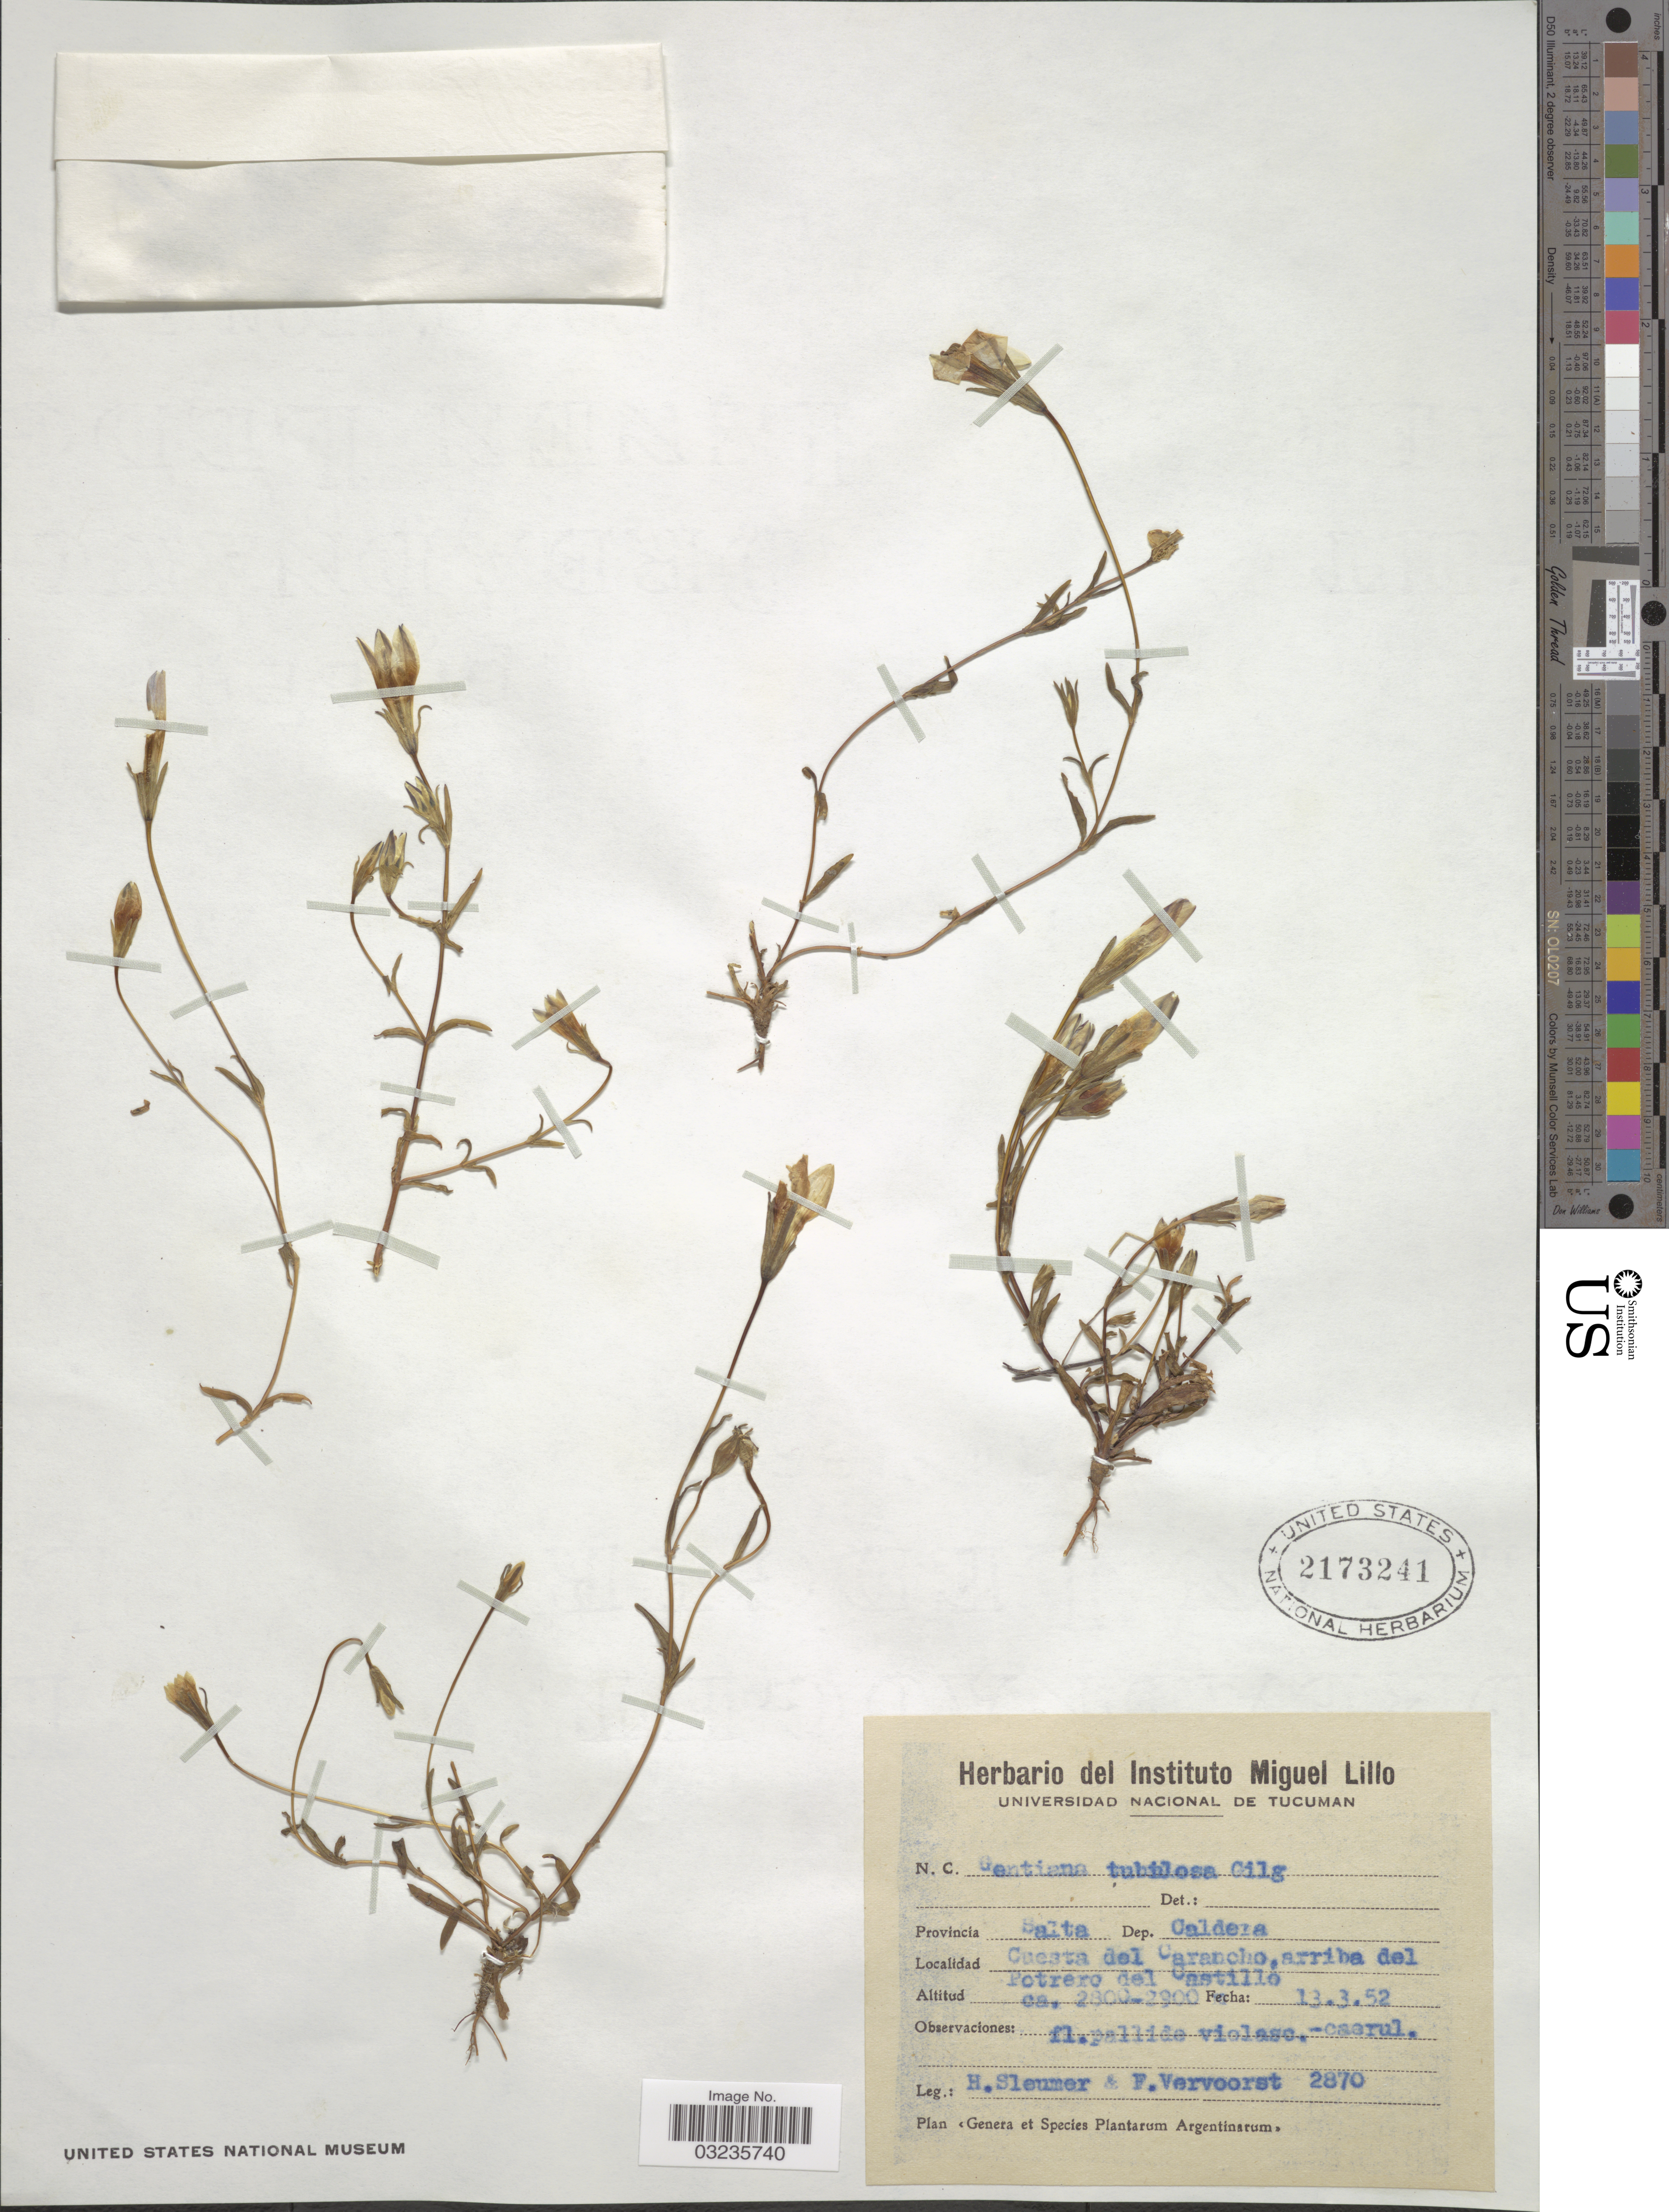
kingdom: Plantae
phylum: Tracheophyta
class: Magnoliopsida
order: Gentianales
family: Gentianaceae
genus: Gentiana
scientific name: Gentiana tubulosa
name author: Gilg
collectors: H. O. Sleumer & F. Vervoorst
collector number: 2870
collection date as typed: Transcribed d/m/y: 13/3/52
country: Argentina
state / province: Salta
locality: Dep. Caldera. Cuesta del Carancho, arriba del Potrero del Castillo.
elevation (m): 2800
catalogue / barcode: US 2173241